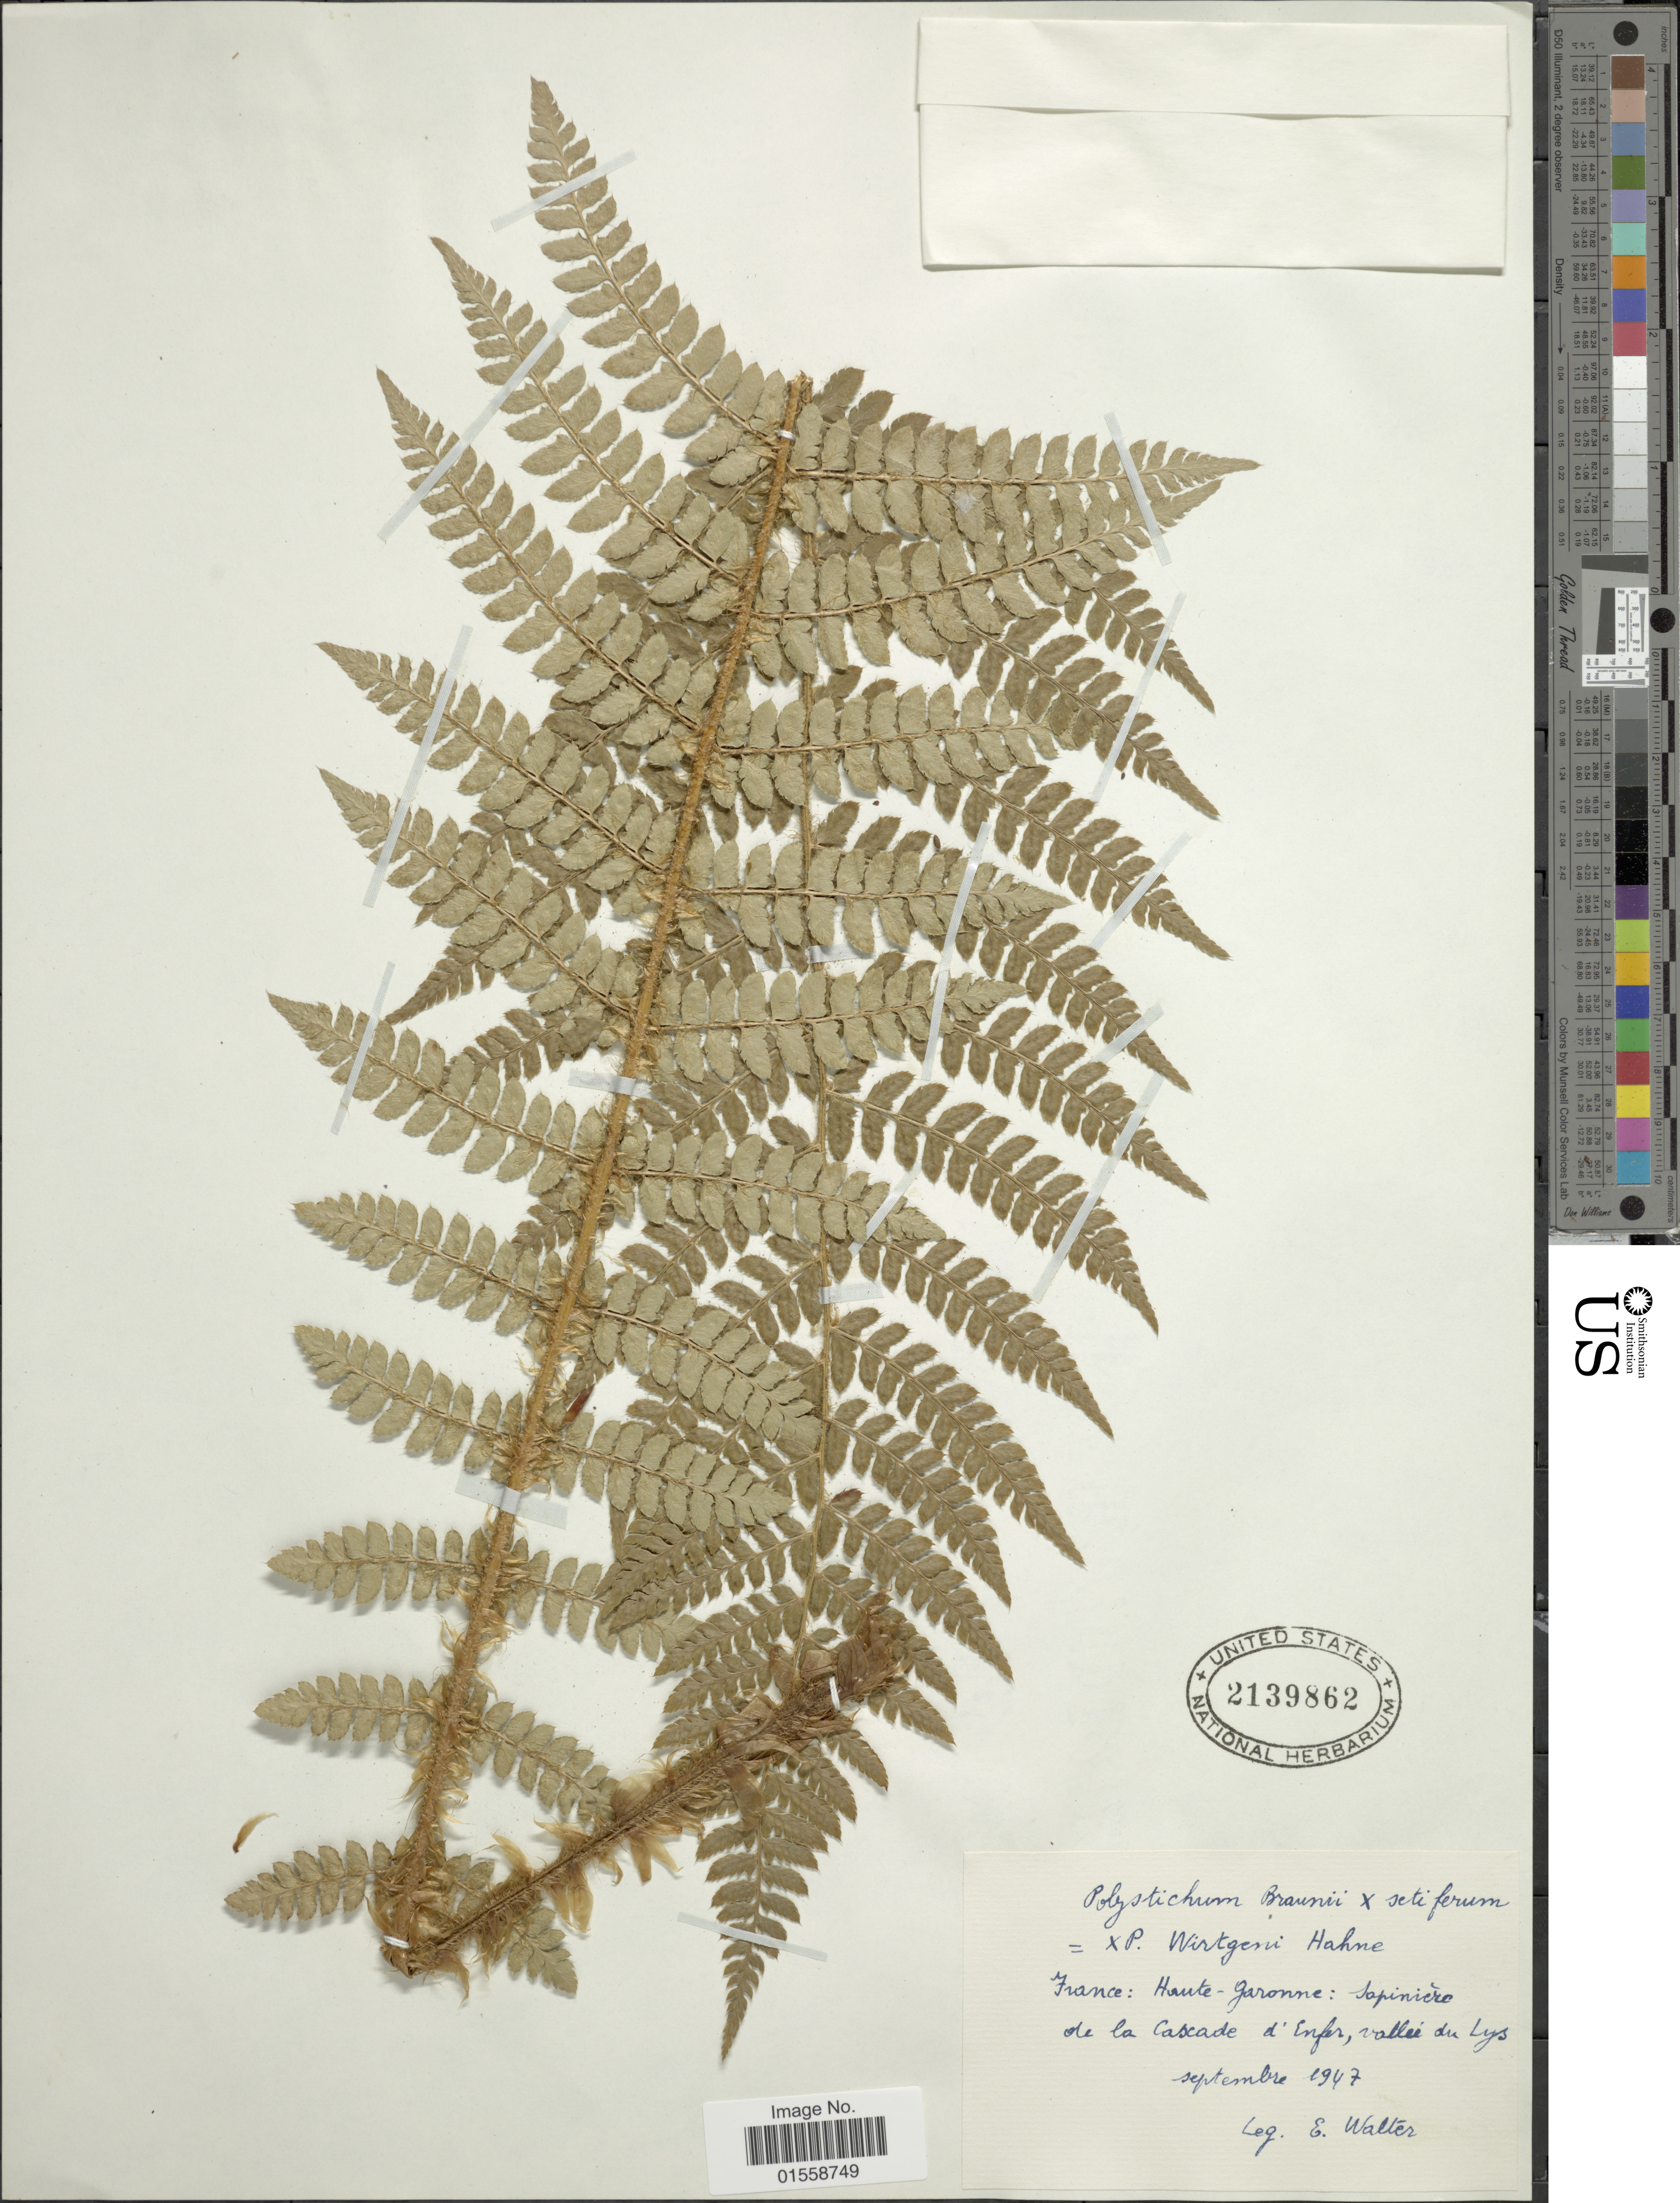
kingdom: Plantae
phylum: Tracheophyta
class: Polypodiopsida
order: Polypodiales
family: Dryopteridaceae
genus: Polystichum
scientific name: Polystichum x wirtgenii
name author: Hahne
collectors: E. Walter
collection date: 1947-09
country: France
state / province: Occitanie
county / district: Haute-Garonne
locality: France: Haute-Garonne: sapinicre de la Cascade d'enfer, vallee du Lys [interpreted]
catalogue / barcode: US 2139862